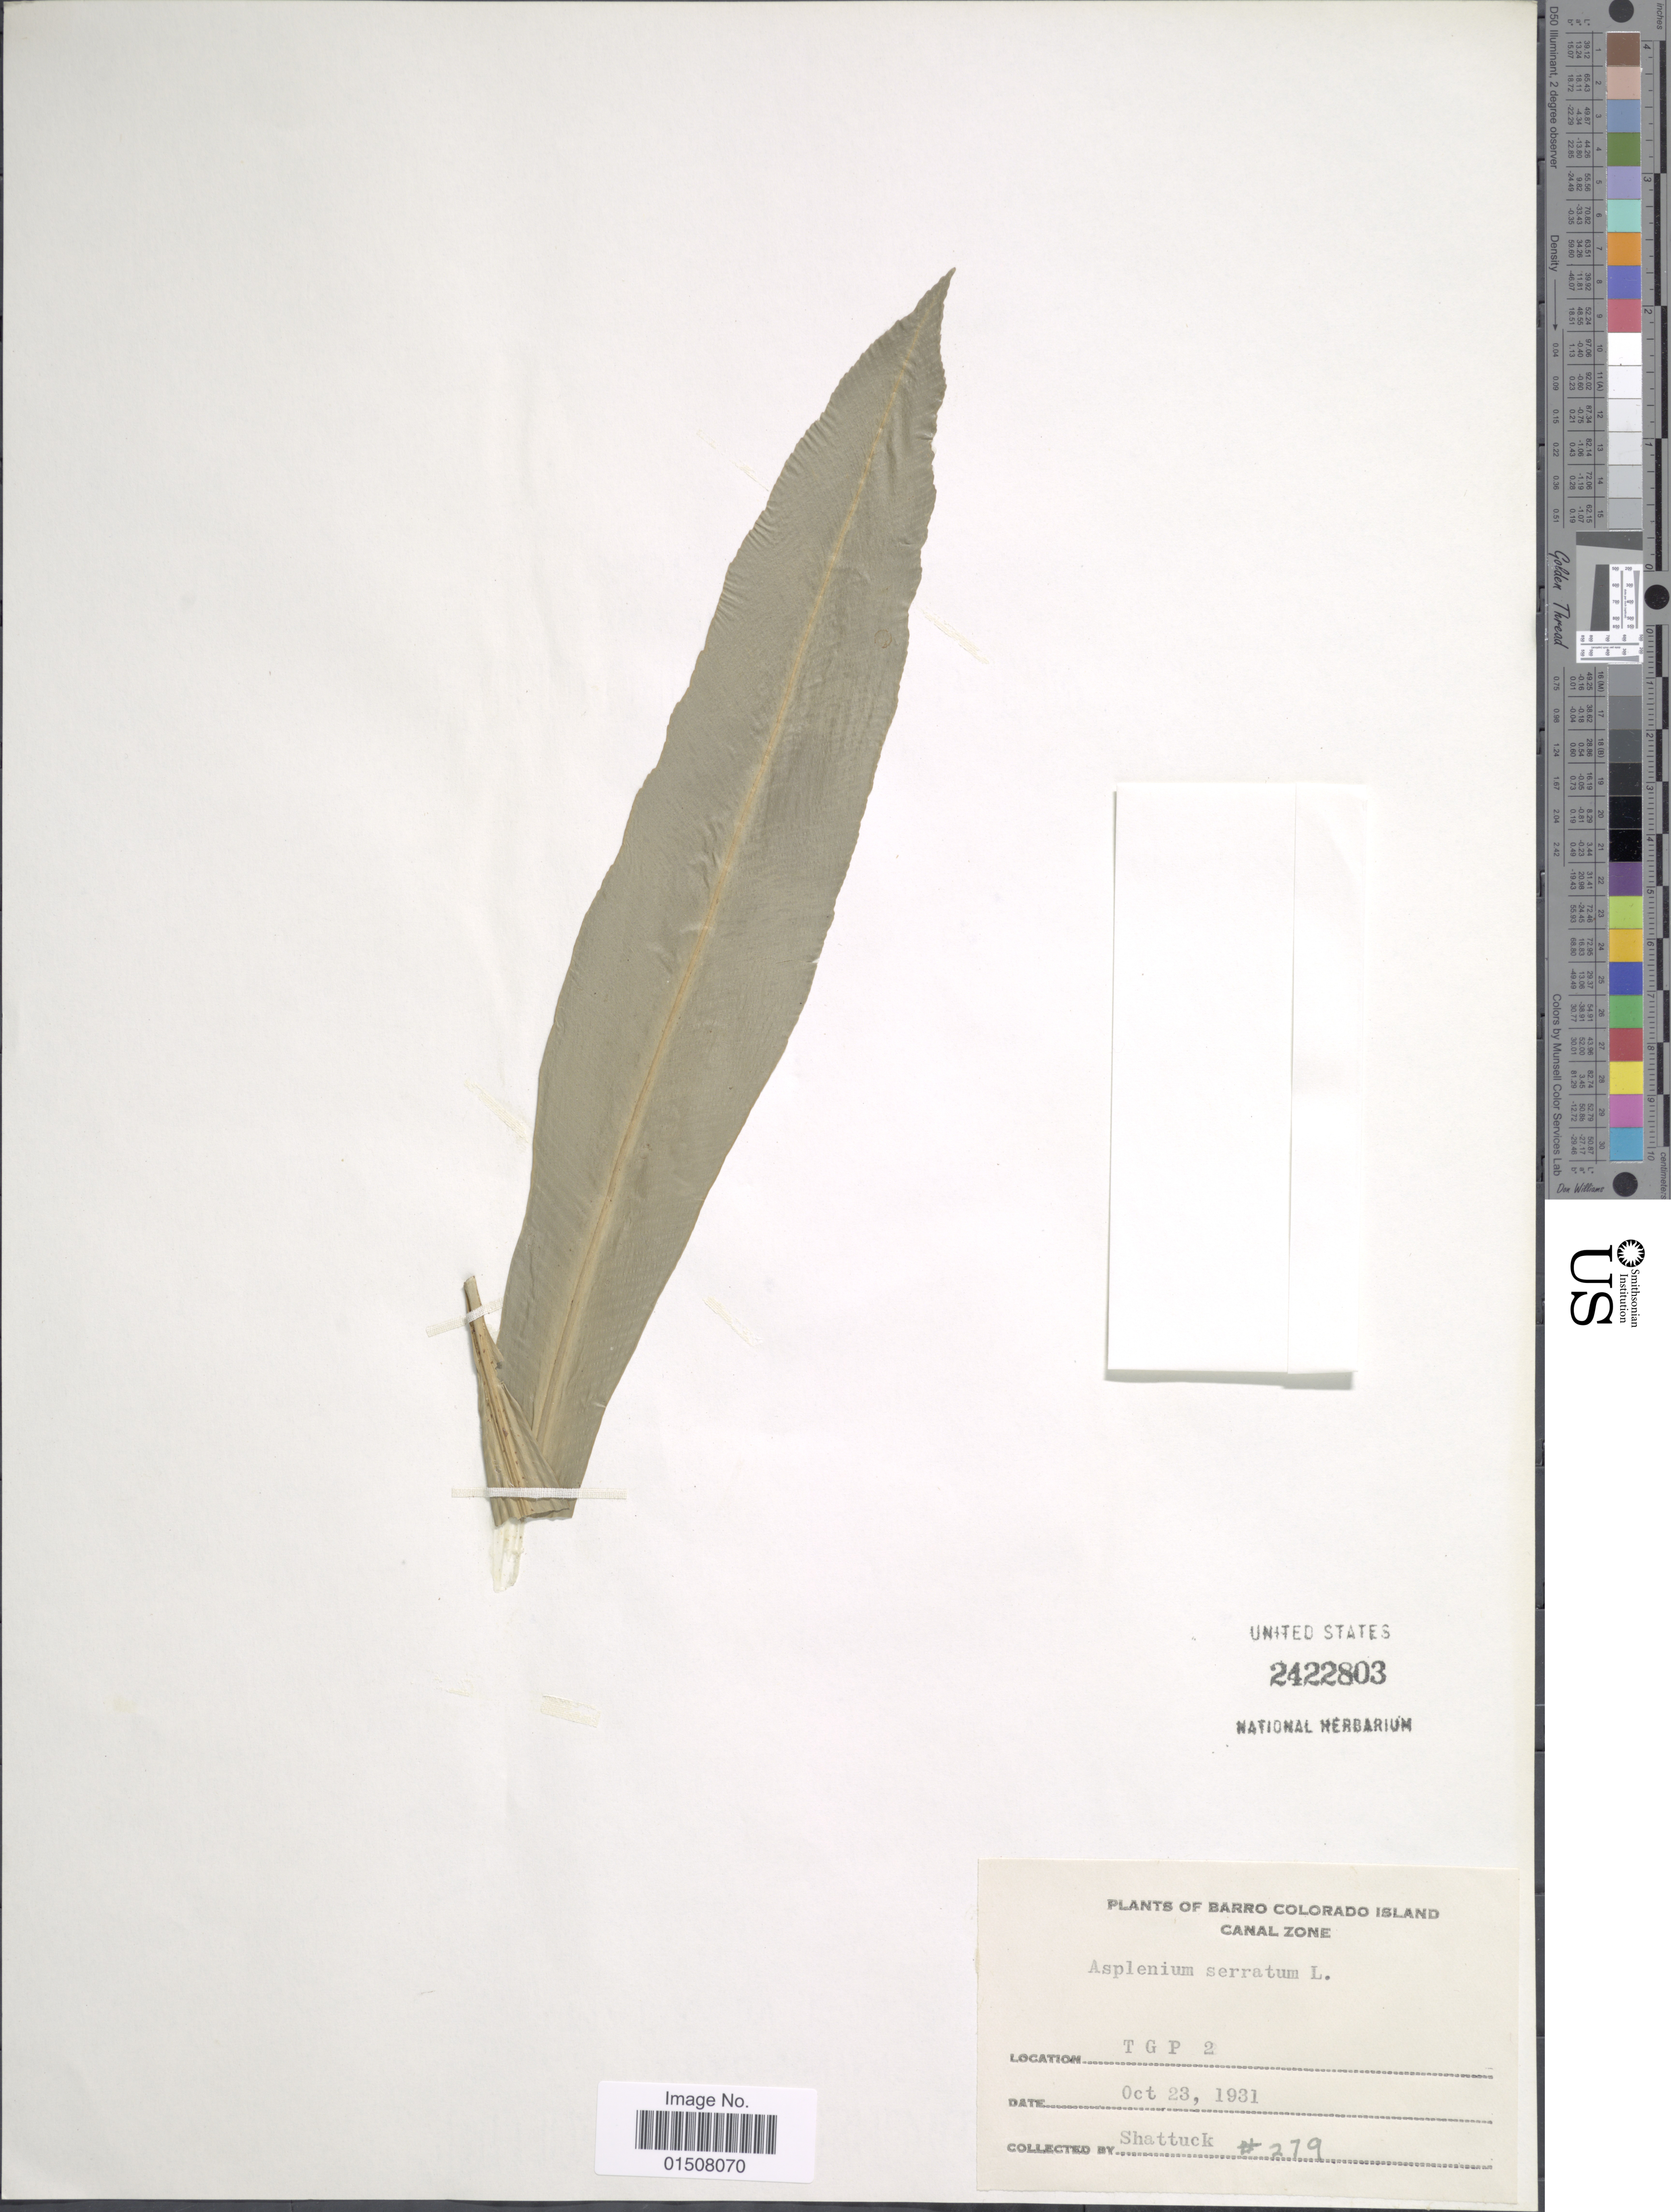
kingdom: Plantae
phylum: Tracheophyta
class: Polypodiopsida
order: Polypodiales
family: Aspleniaceae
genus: Asplenium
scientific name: Asplenium serratum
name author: L.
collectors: Shattuck, --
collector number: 179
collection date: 1931-10-23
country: Panama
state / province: Panamá Oeste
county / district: Canal Zone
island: Barro Colorado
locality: Barro Colorado Island, Canal Zone, TGP2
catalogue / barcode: US 2422803